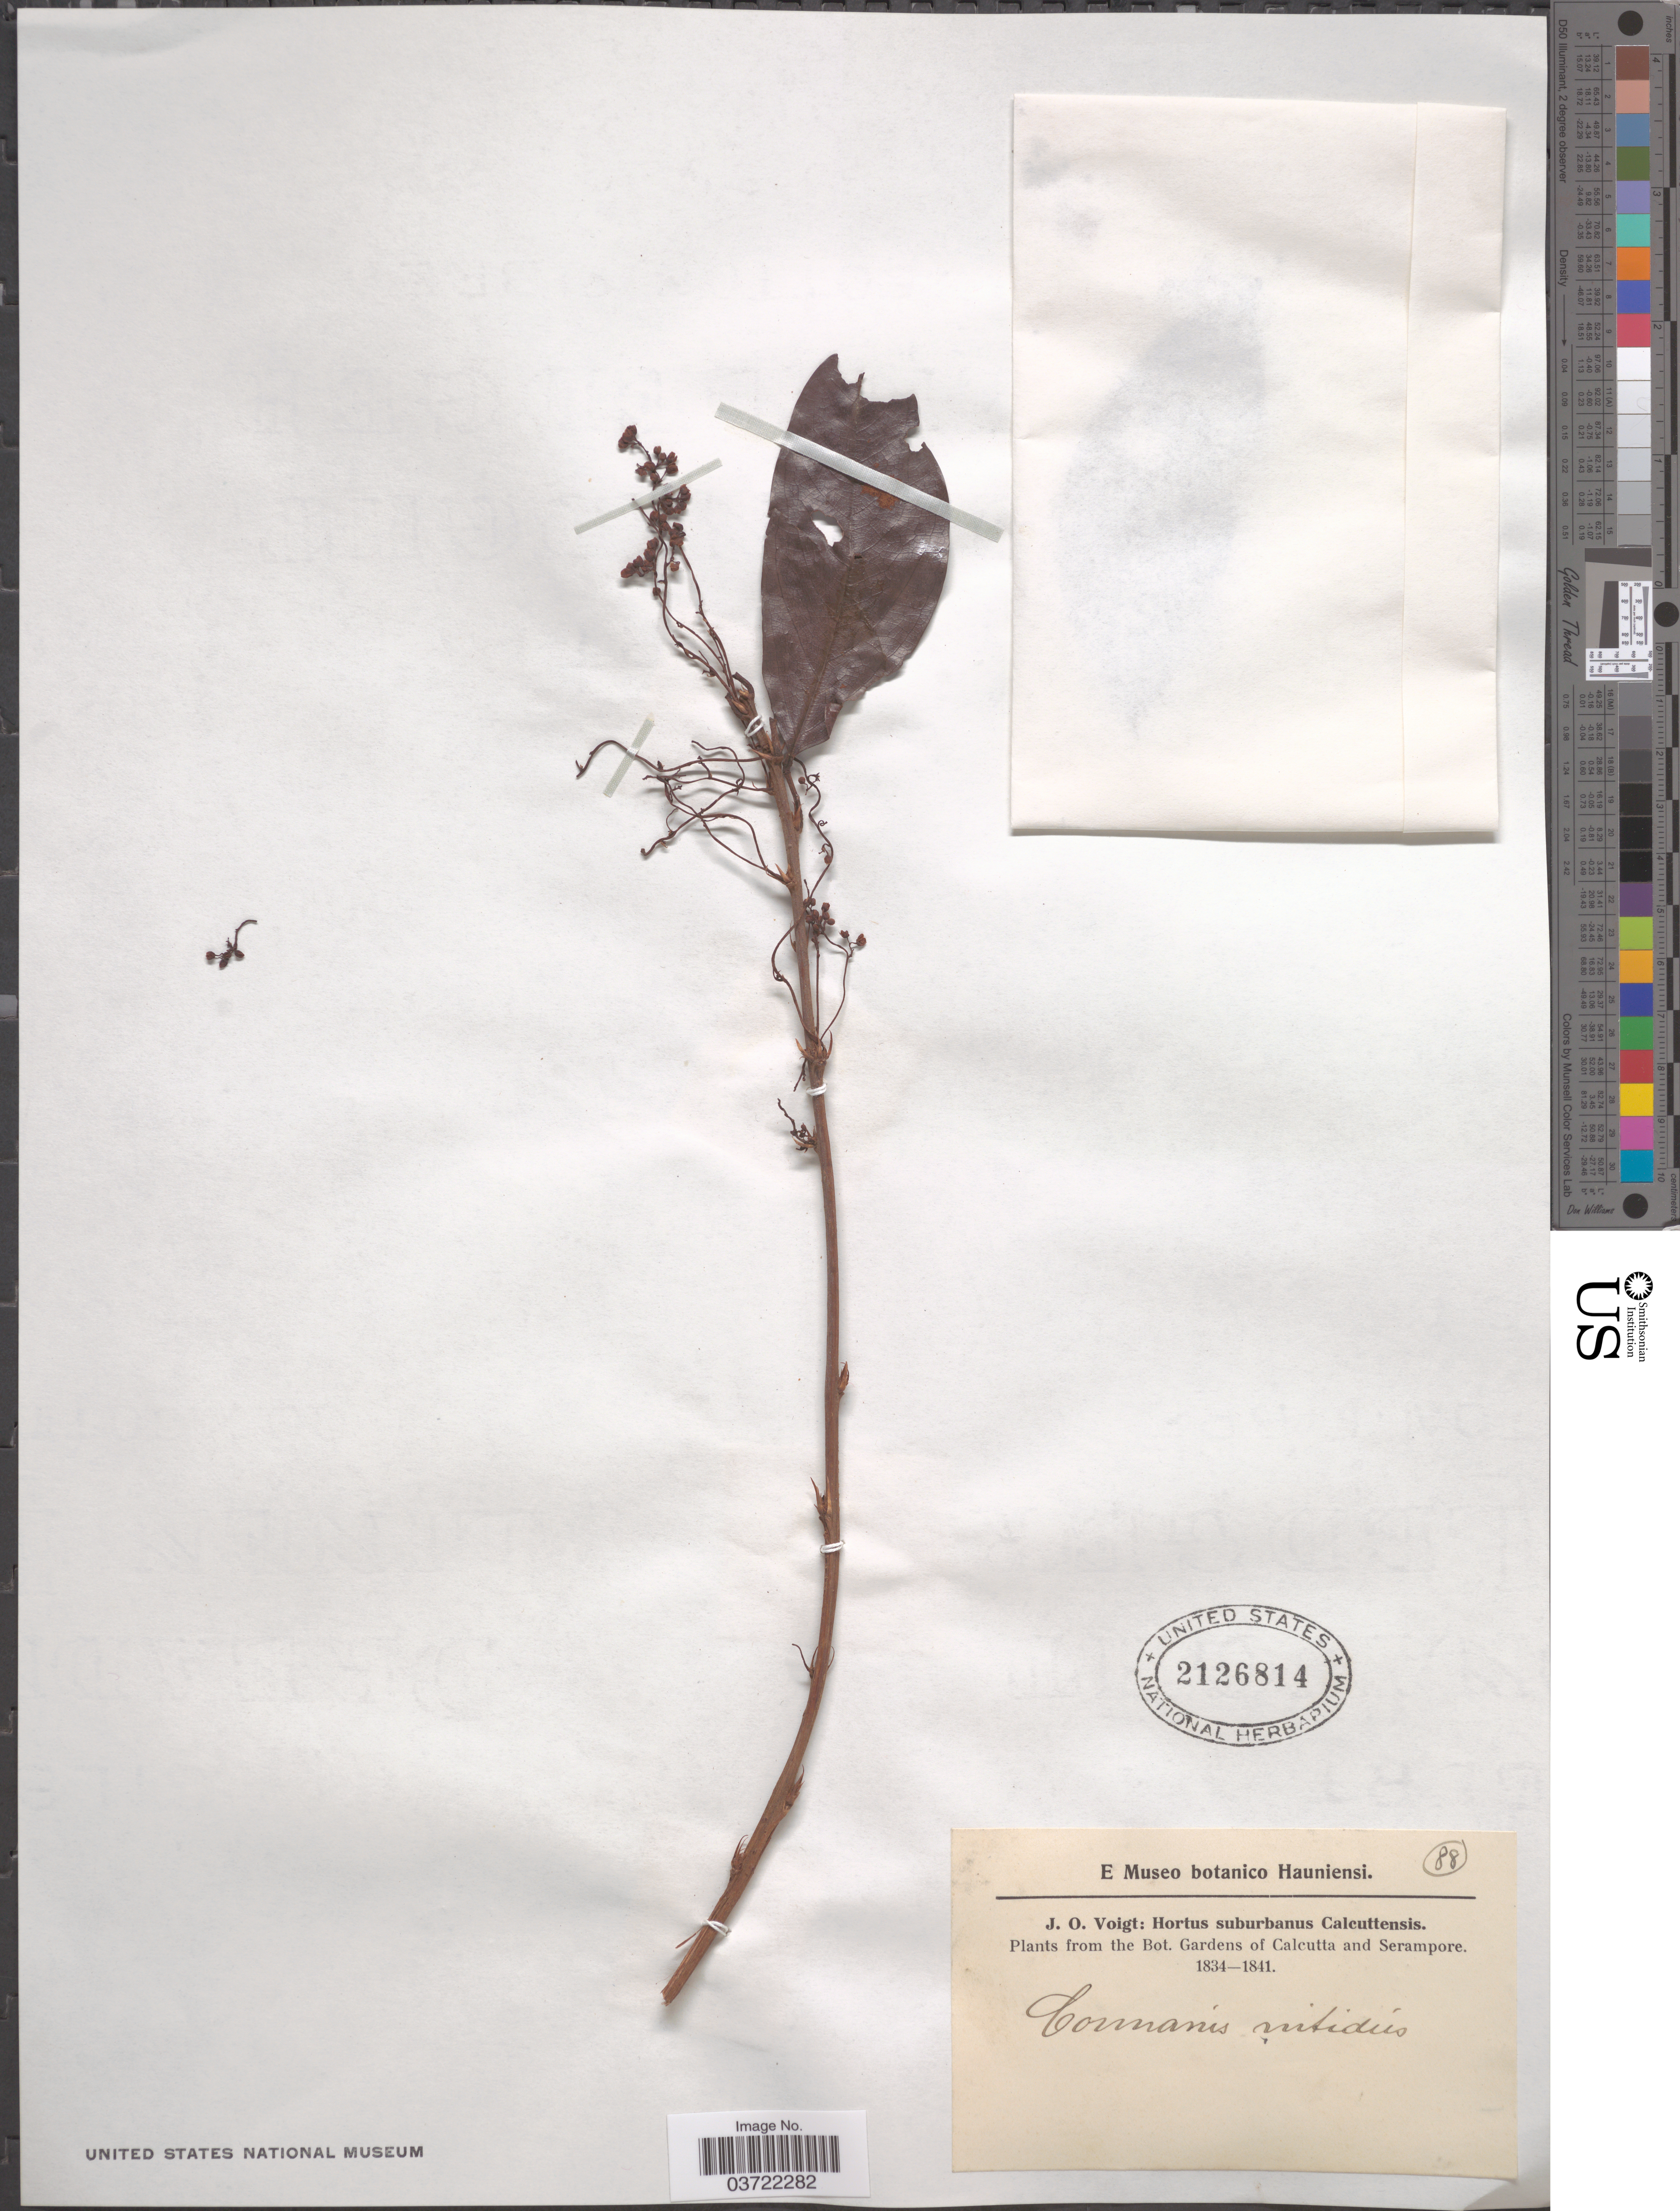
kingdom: Plantae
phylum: Tracheophyta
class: Magnoliopsida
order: Oxalidales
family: Connaraceae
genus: Connarus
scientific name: Connarus nitidus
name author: Hassk.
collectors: J. O. Voigt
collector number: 88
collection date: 1834/1841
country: India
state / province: West Bengal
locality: The Bot. Gardens of Calcutta and Serampore.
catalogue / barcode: US 2126814